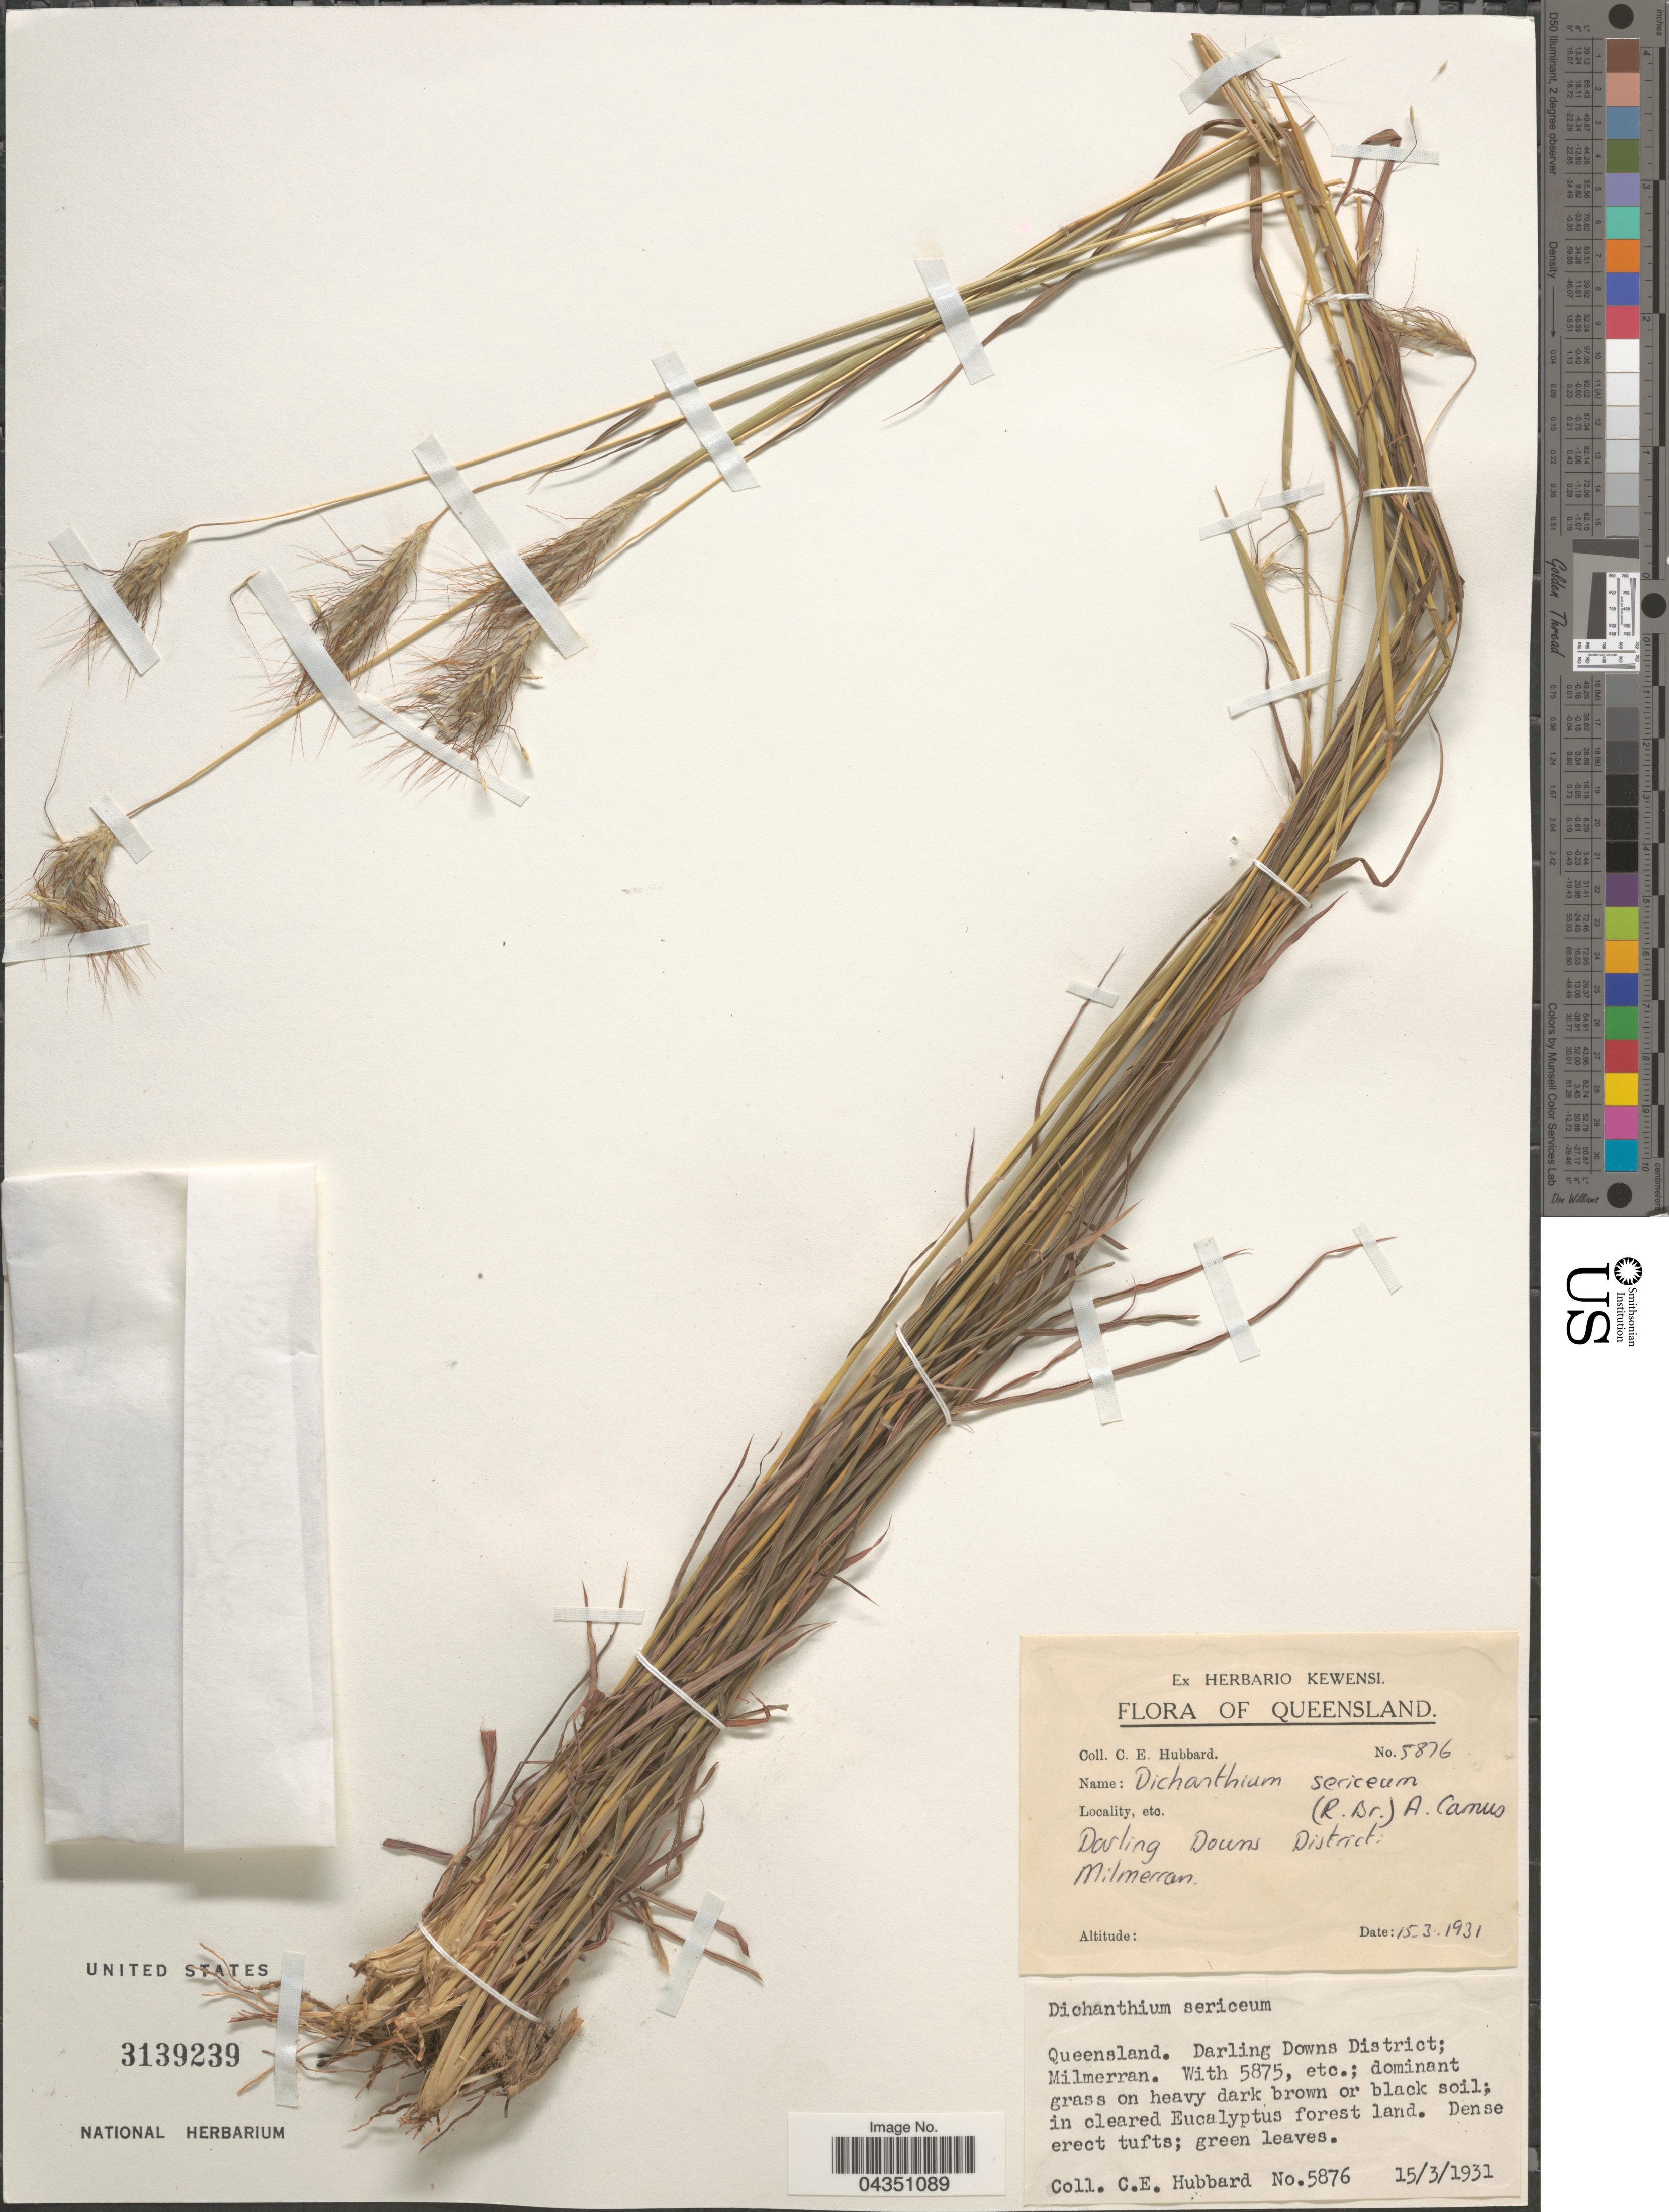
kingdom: Plantae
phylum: Tracheophyta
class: Liliopsida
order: Poales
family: Poaceae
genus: Dichanthium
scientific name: Dichanthium sericeum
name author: (R. Br.) A. Camus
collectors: C. E. Hubbard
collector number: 5876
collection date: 1931-03-15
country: Australia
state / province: Queensland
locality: Darling Downs District: Milmerran.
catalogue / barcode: US 3139239